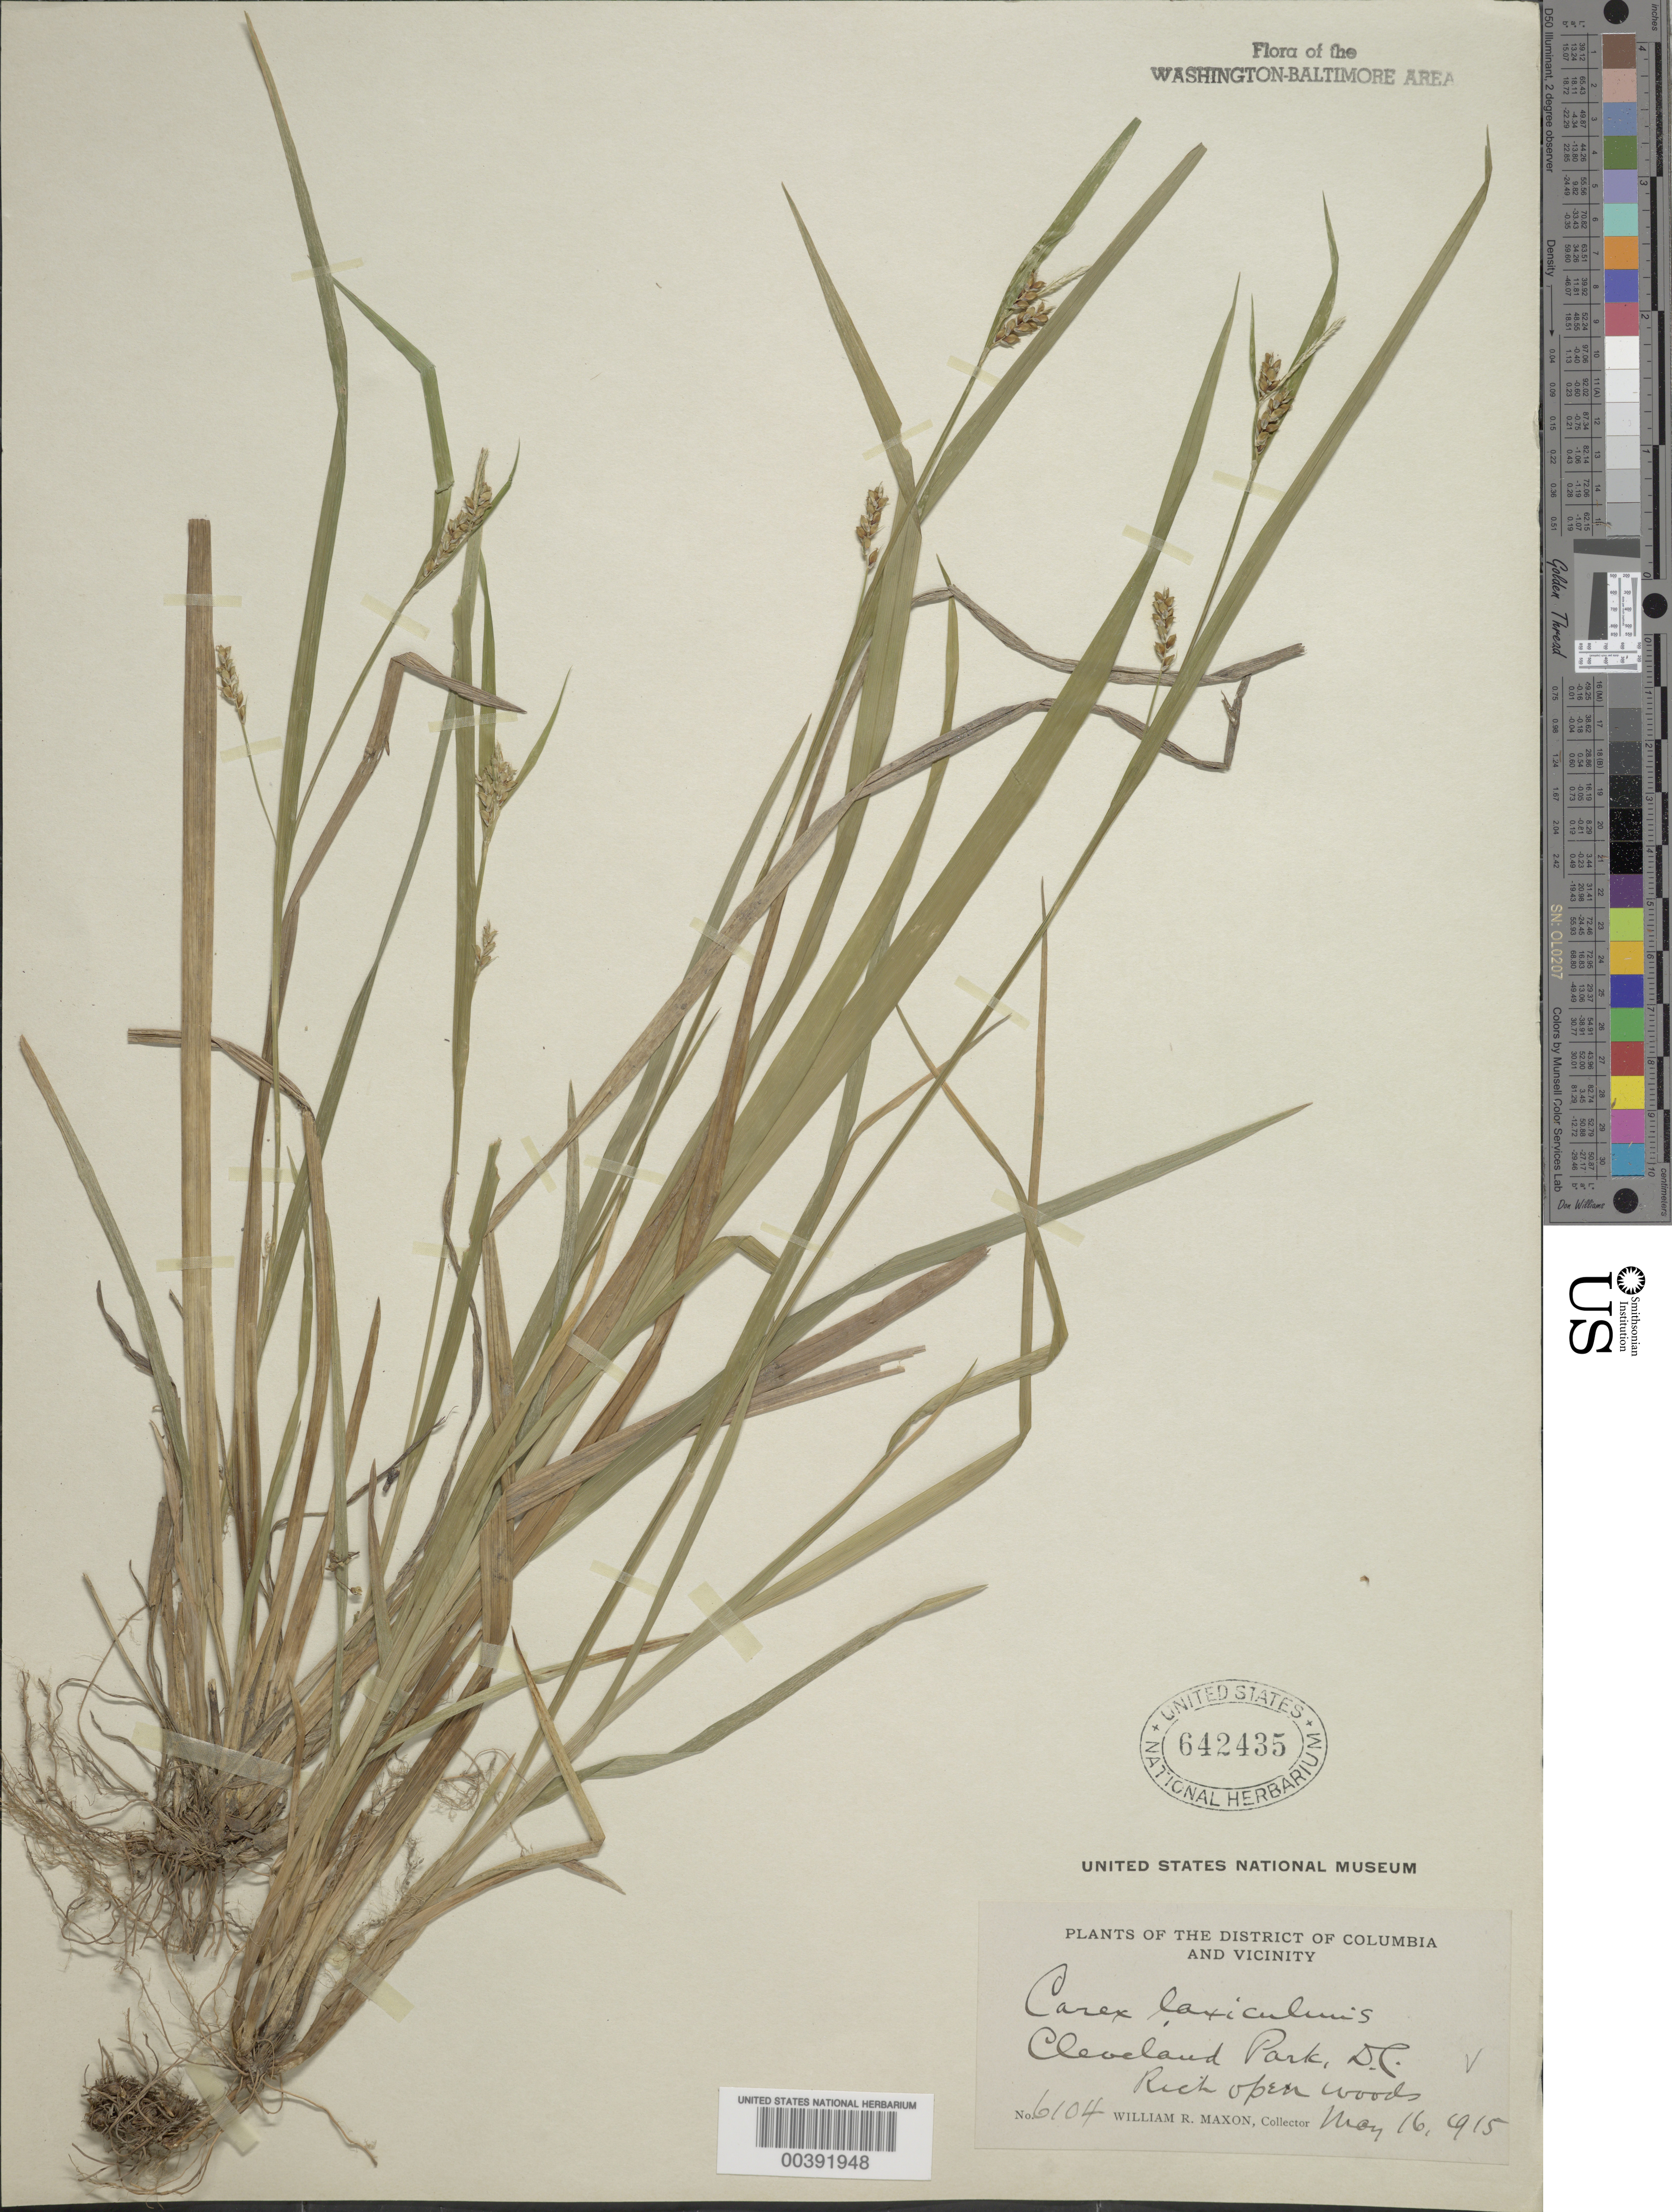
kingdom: Plantae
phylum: Tracheophyta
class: Liliopsida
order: Poales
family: Cyperaceae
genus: Carex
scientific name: Carex blanda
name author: Dewey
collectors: W. R. Maxon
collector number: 6104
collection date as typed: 16 May 1915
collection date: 1915-05-16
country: United States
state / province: District of Columbia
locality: Cleveland Park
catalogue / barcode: US 642435